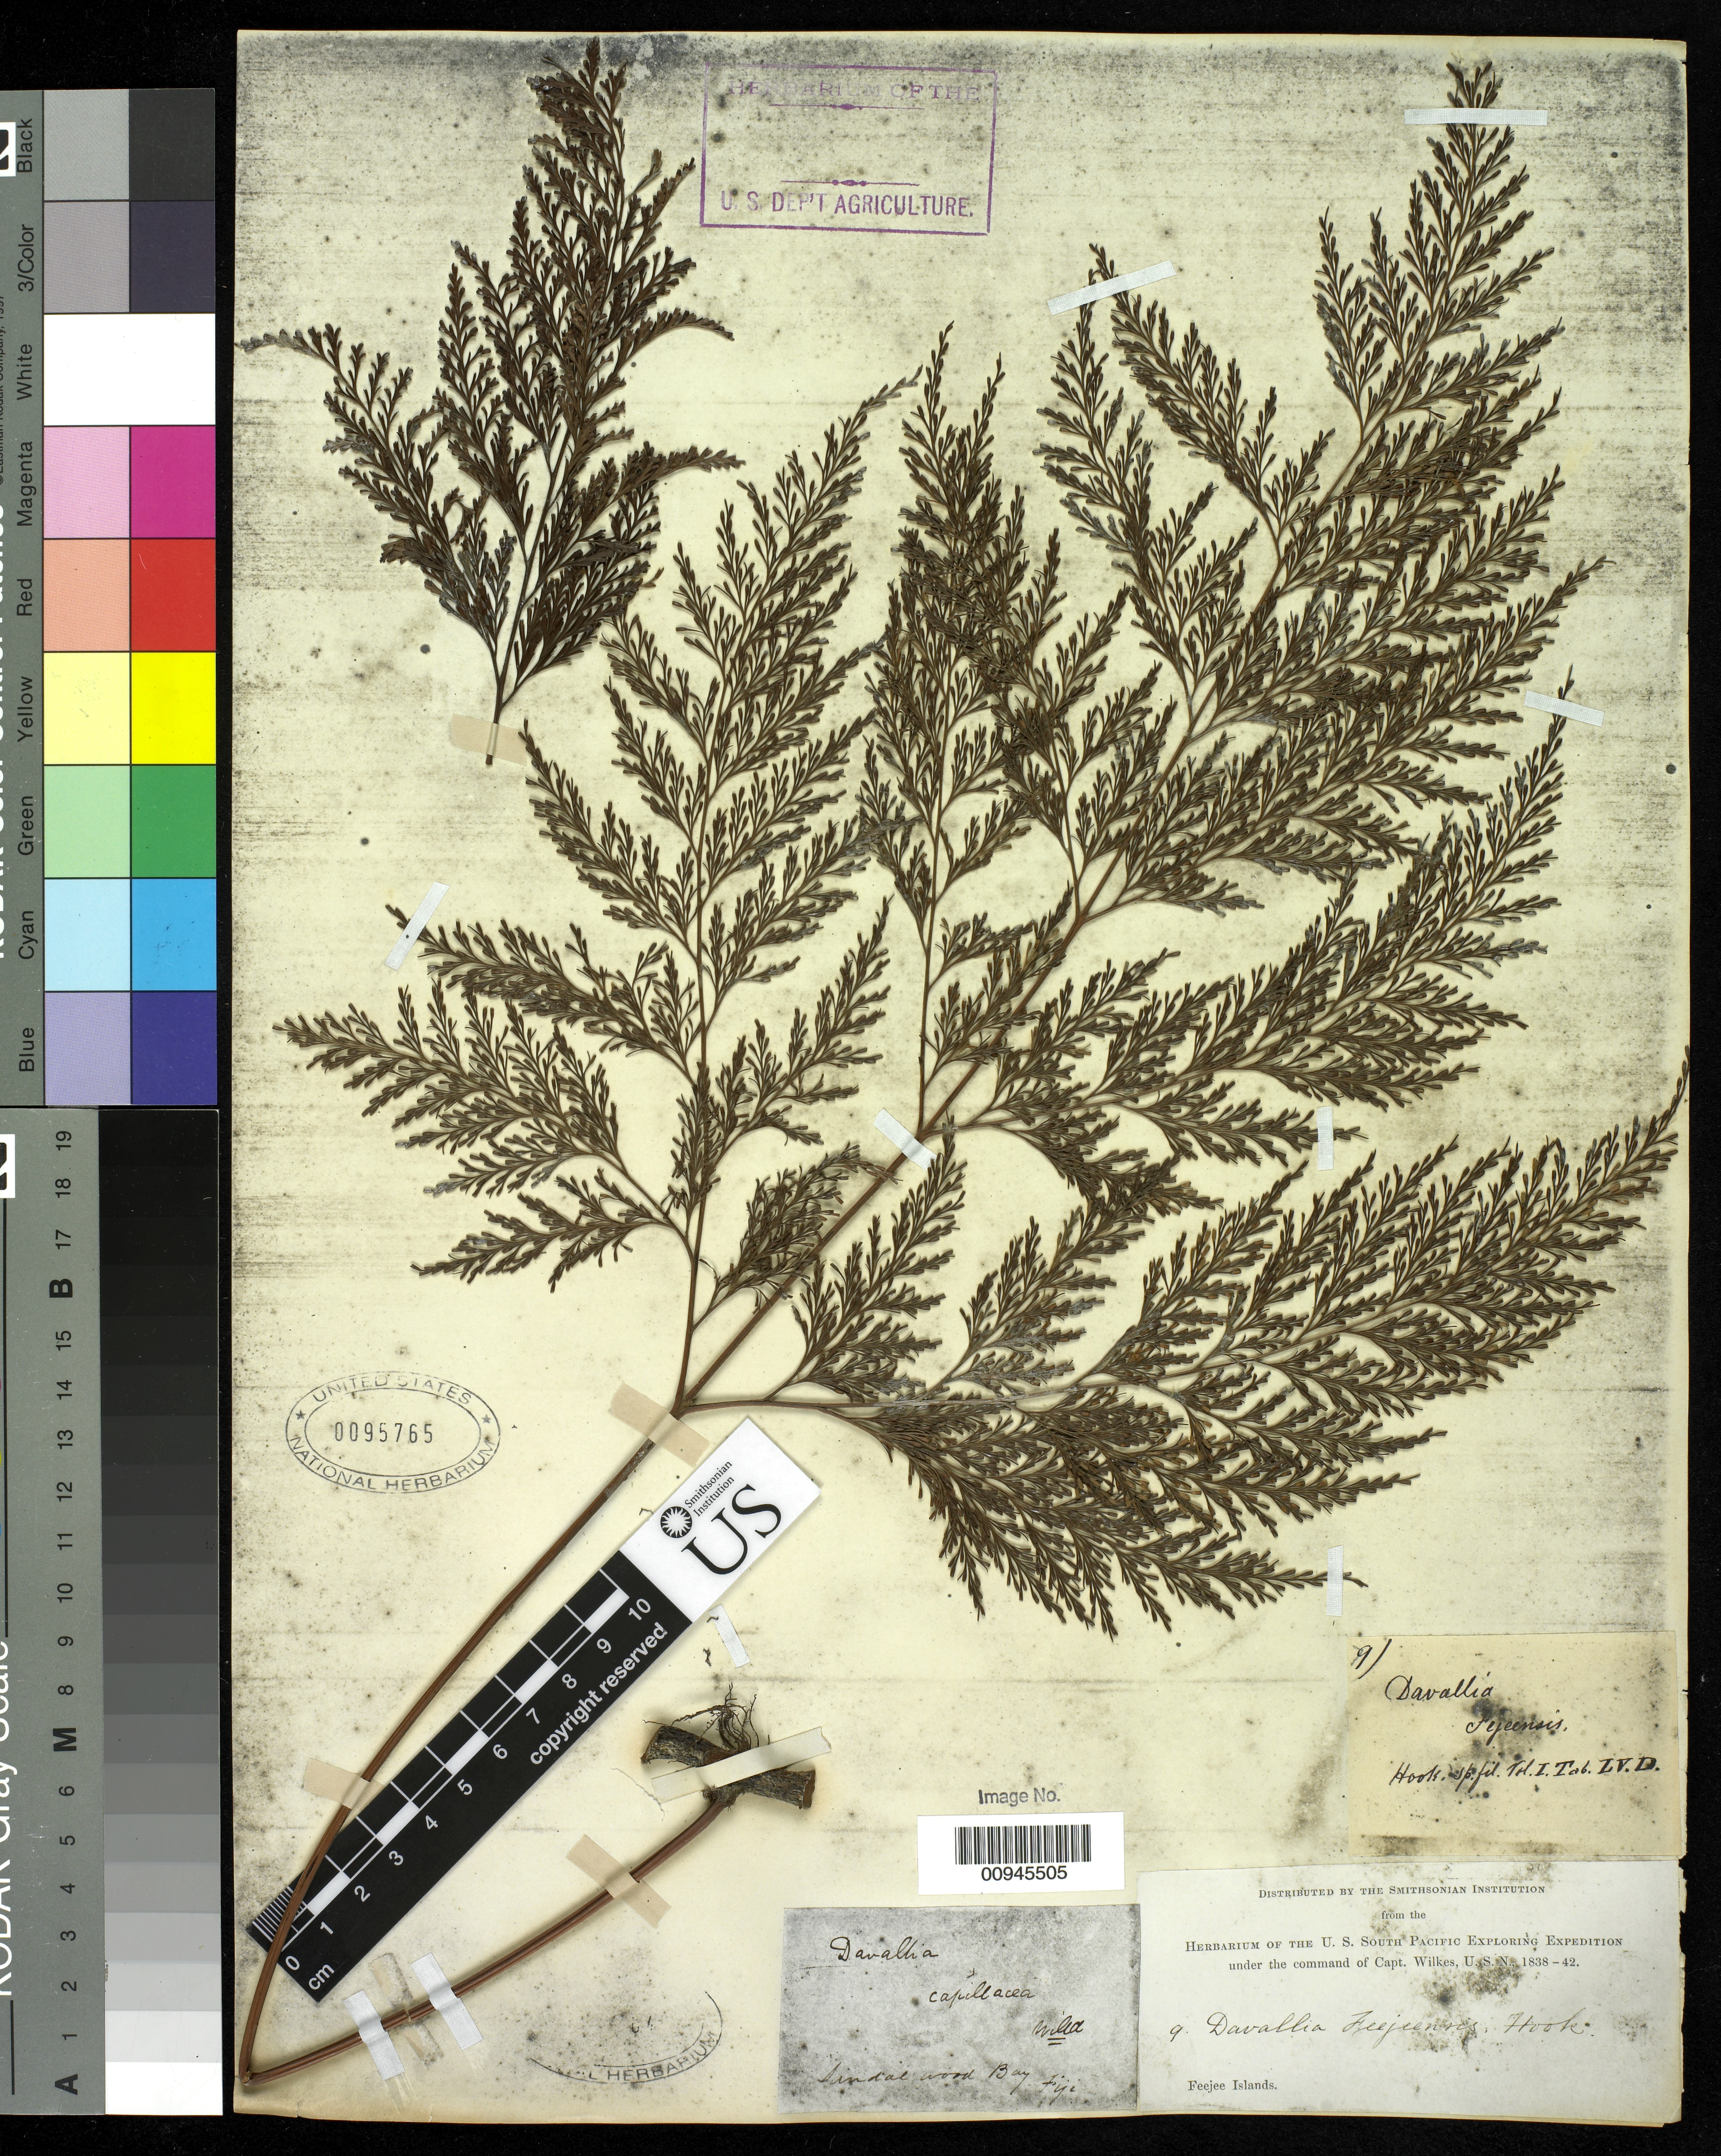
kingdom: Plantae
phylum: Tracheophyta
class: Polypodiopsida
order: Polypodiales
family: Davalliaceae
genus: Davallia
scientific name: Davallia solida var. fejeensis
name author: (Hook.) Noot.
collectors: Wilkes Explor. Exped.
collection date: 1838/1842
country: Fiji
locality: Feejee Islands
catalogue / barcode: US 95765